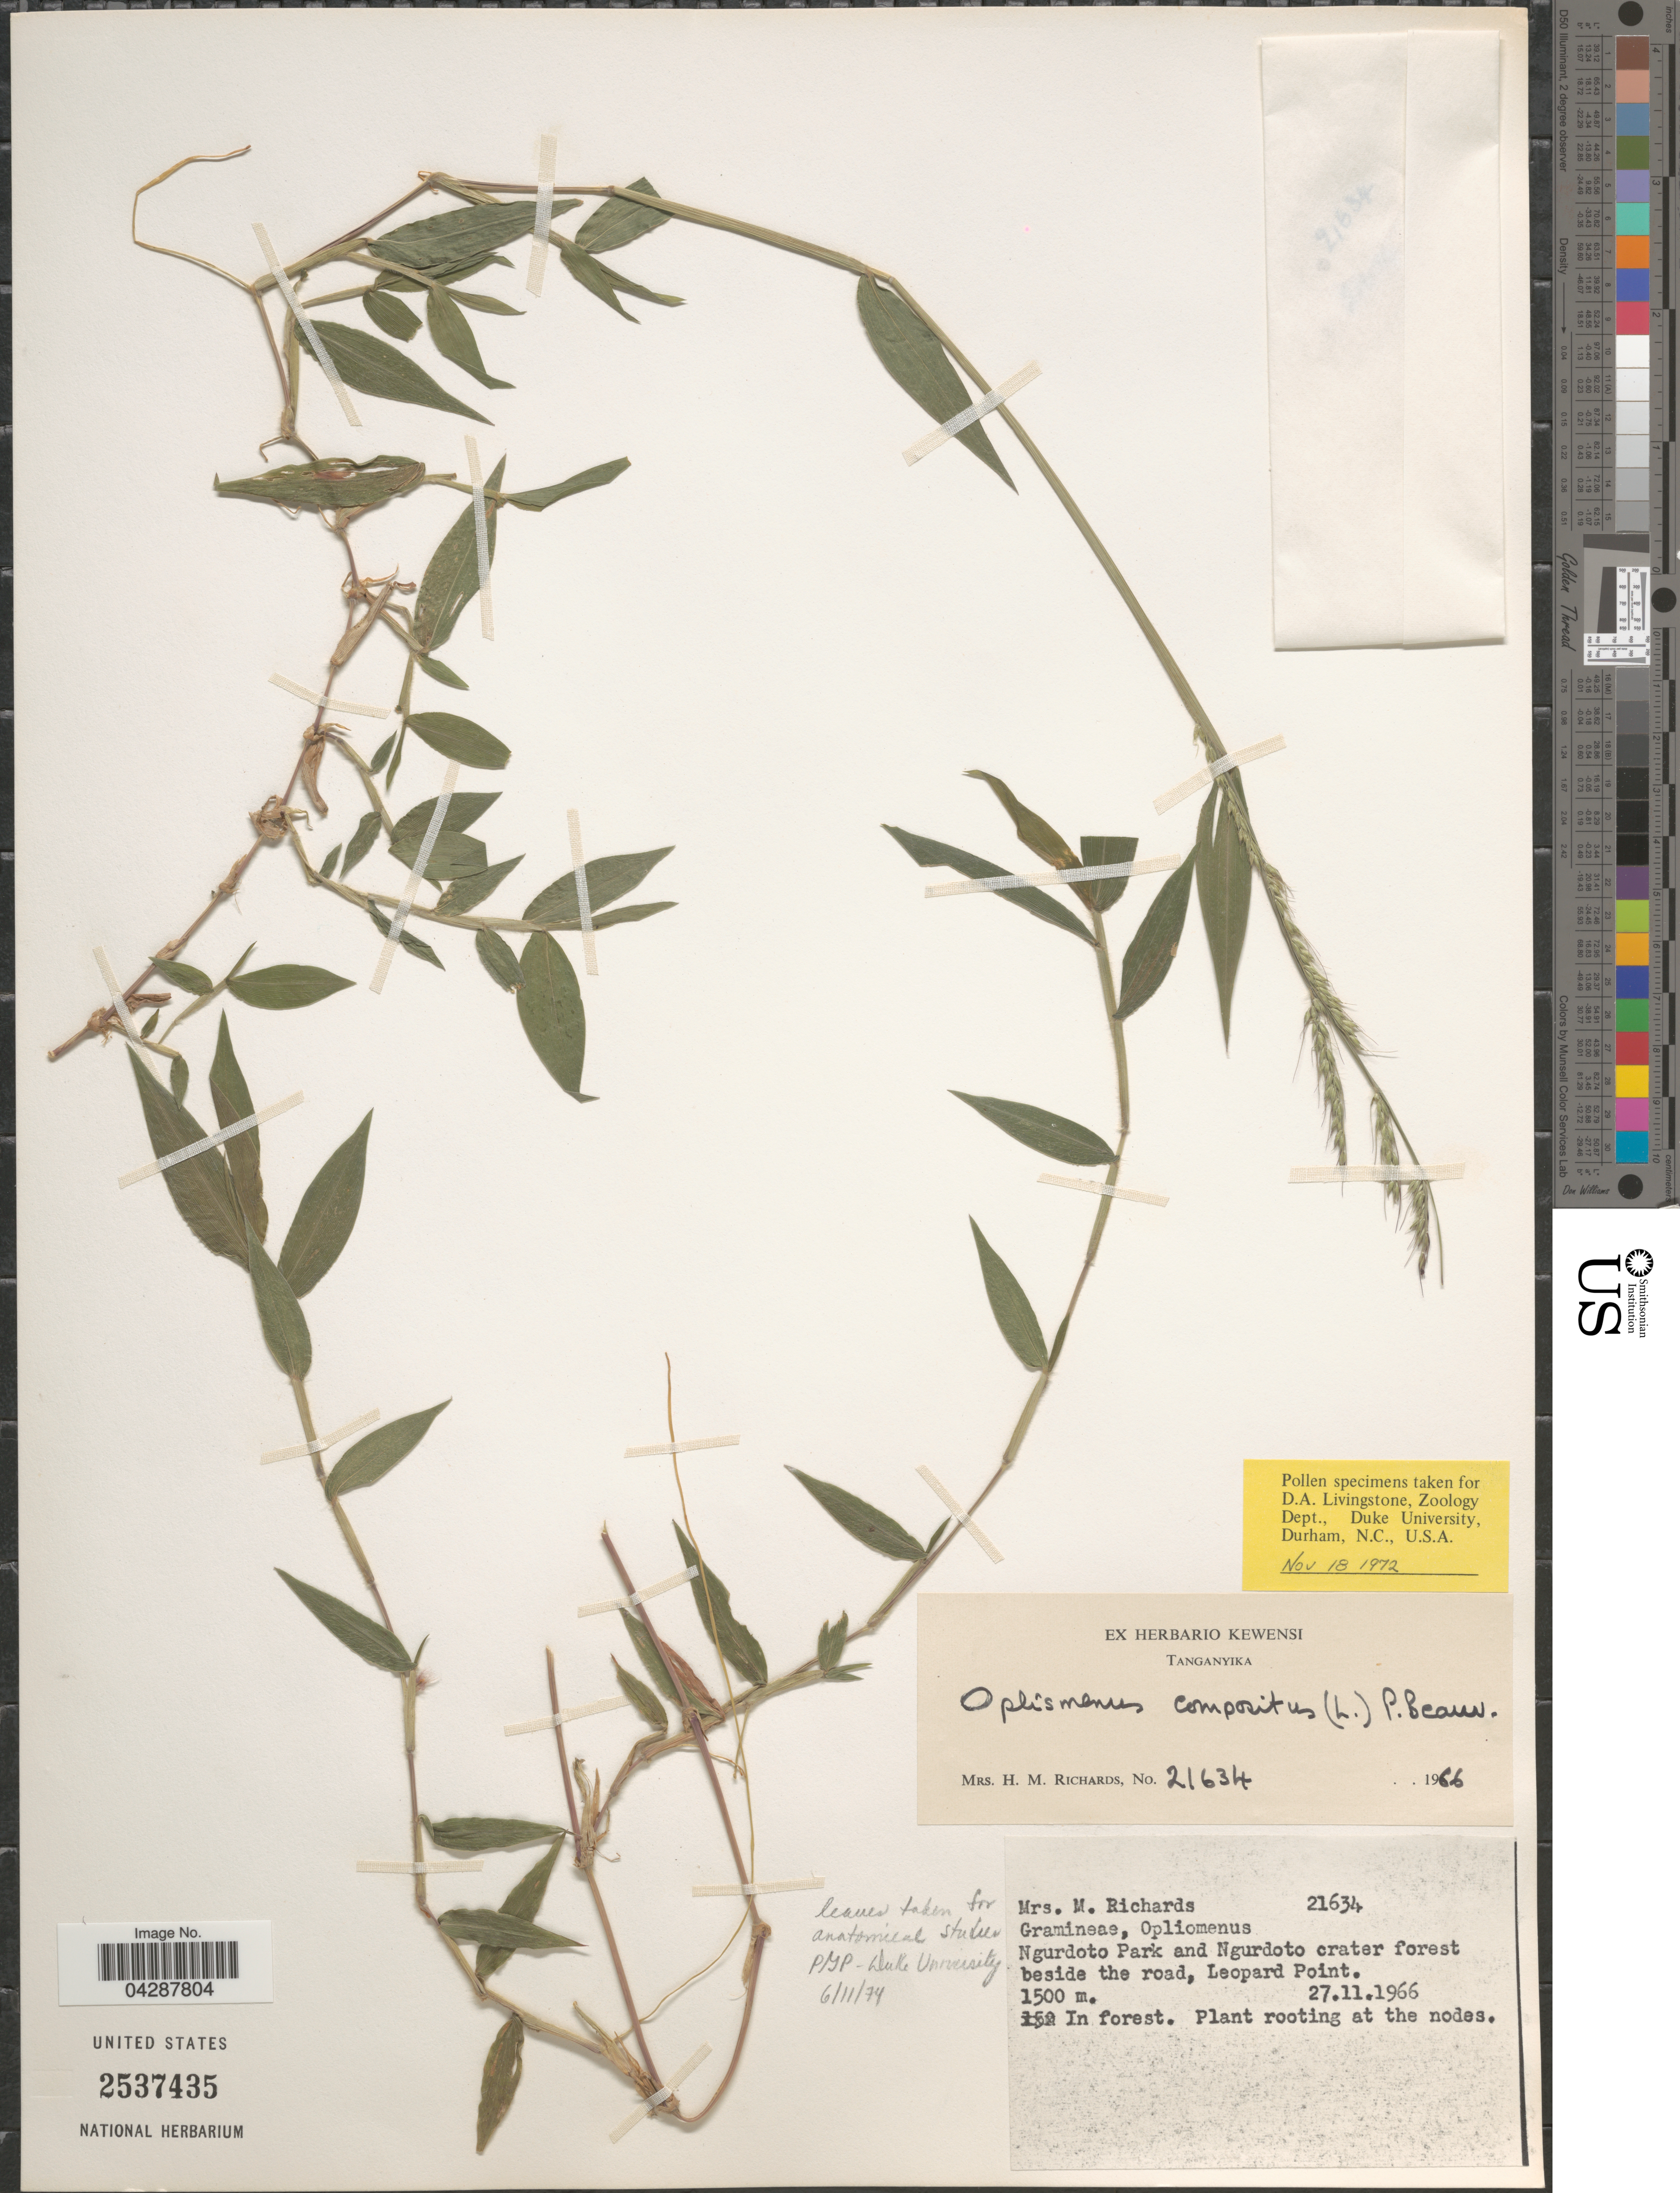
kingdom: Plantae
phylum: Tracheophyta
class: Liliopsida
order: Poales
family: Poaceae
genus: Oplismenus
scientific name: Oplismenus compositus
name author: (L.) P. Beauv.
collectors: H. Richards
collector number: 21634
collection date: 1966-11-27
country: Tanzania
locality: Tanganyika. Ngurdoto Park and Ngurdoto crater forest beside the road, Leopard Point.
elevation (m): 1500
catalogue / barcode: US 2537435